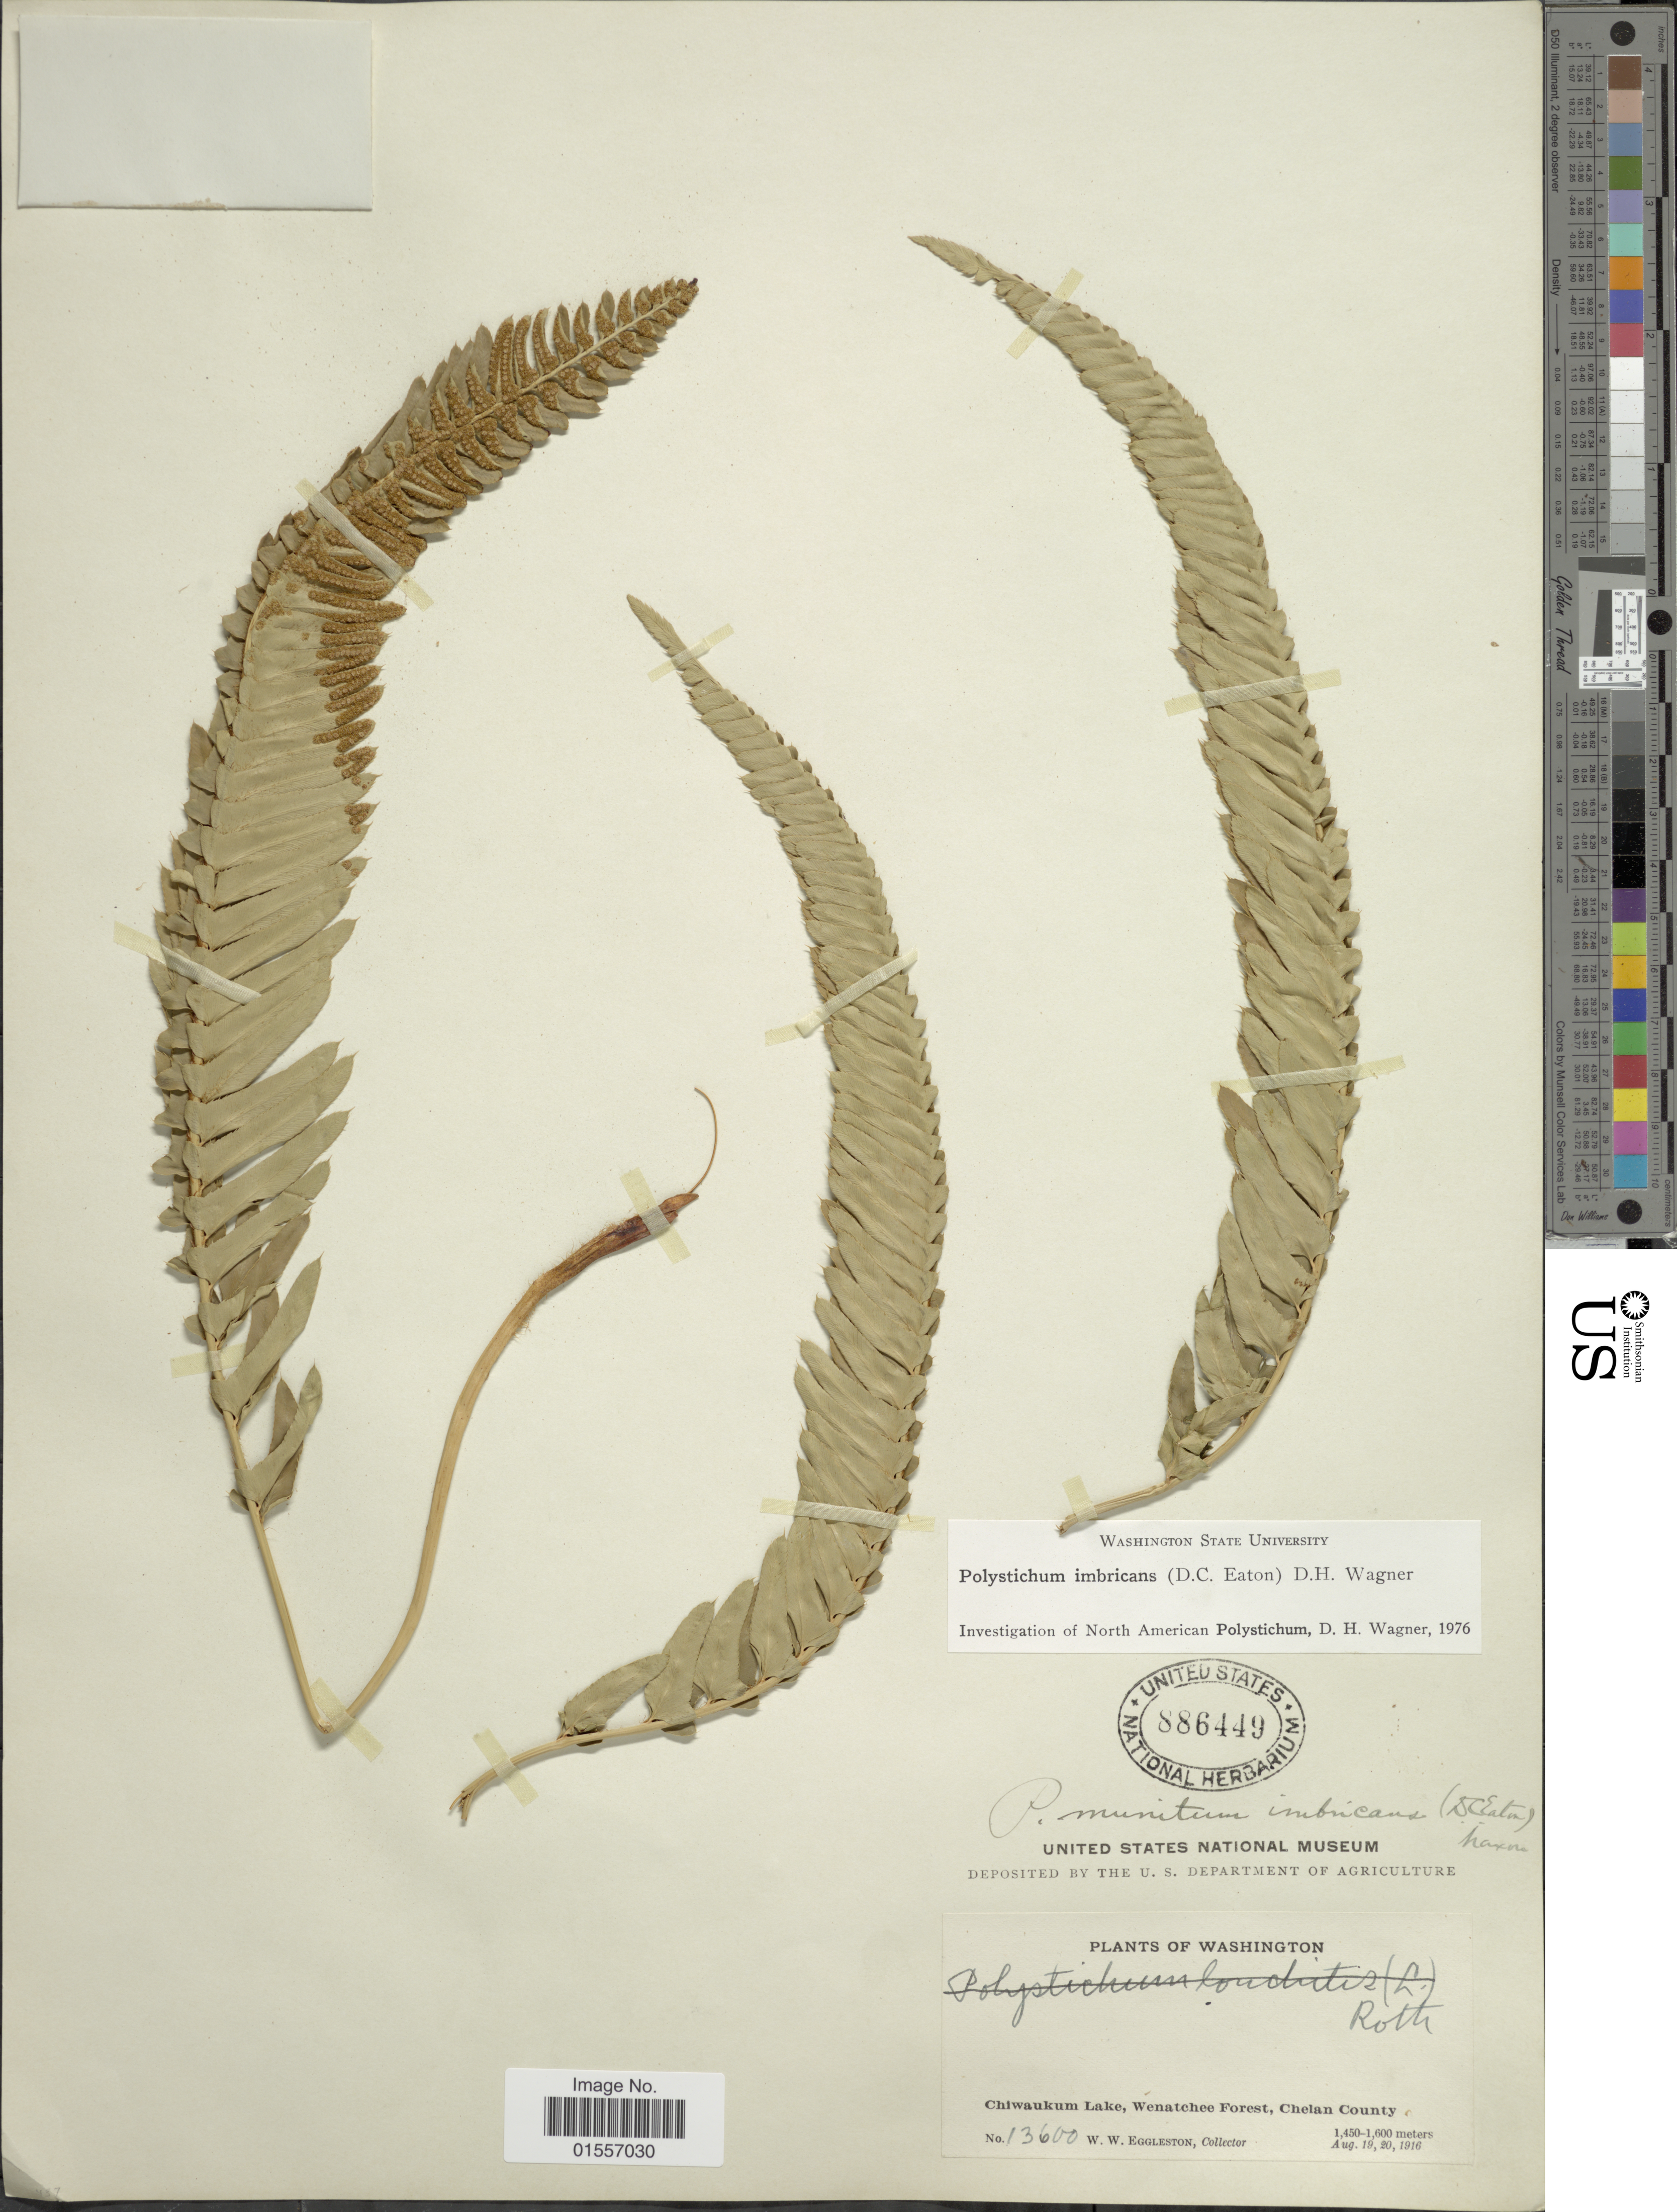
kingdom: Plantae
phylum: Tracheophyta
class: Polypodiopsida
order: Polypodiales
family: Dryopteridaceae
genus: Polystichum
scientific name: Polystichum imbricans subsp. imbricans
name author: (D.C. Eaton) D.H. Wagner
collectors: W. W. Eggleston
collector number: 13600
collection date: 1916-08-19/1916-08-20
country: United States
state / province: Washington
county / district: Chelan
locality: Chiwaukum Lake, Wanetchee Forest, Chelan County.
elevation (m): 1450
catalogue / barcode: US 886449